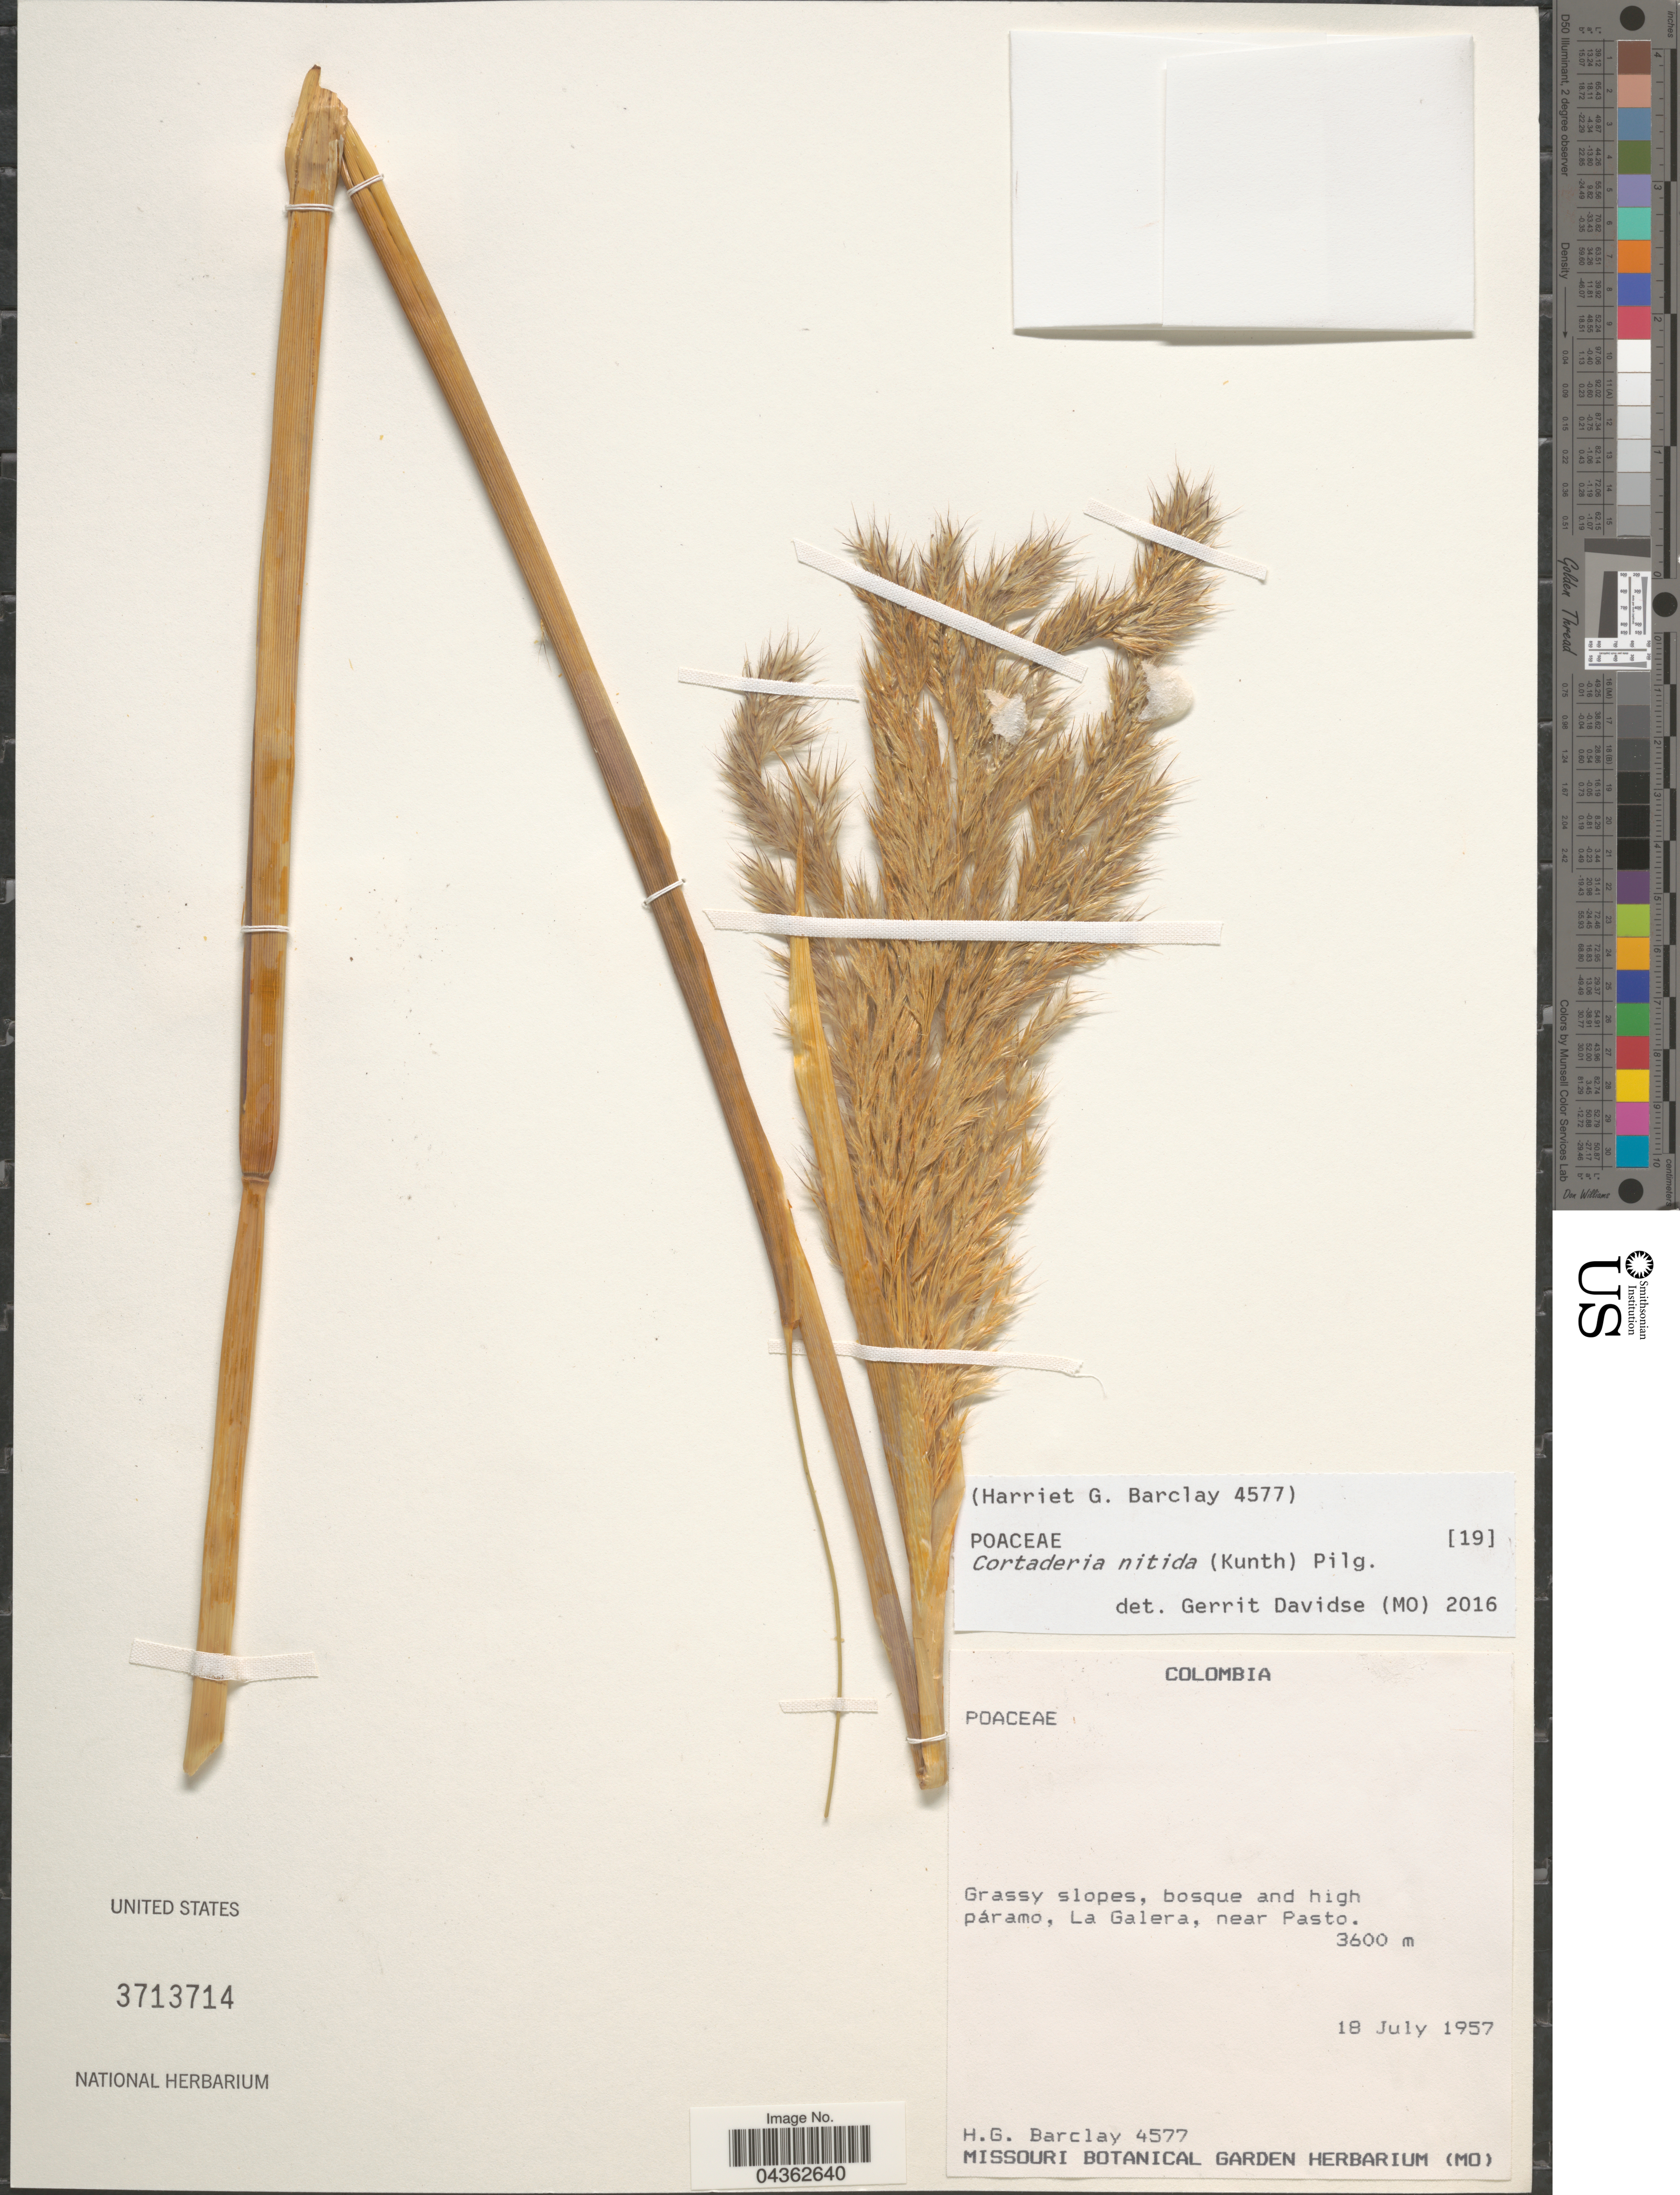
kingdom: Plantae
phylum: Tracheophyta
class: Liliopsida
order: Poales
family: Poaceae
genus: Cortaderia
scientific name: Cortaderia nitida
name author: (Kunth) Pilg.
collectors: H. G. Barclay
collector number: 4577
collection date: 1957-07-18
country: Colombia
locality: La Galera, near Pasto.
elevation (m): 3600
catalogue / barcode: US 3713714